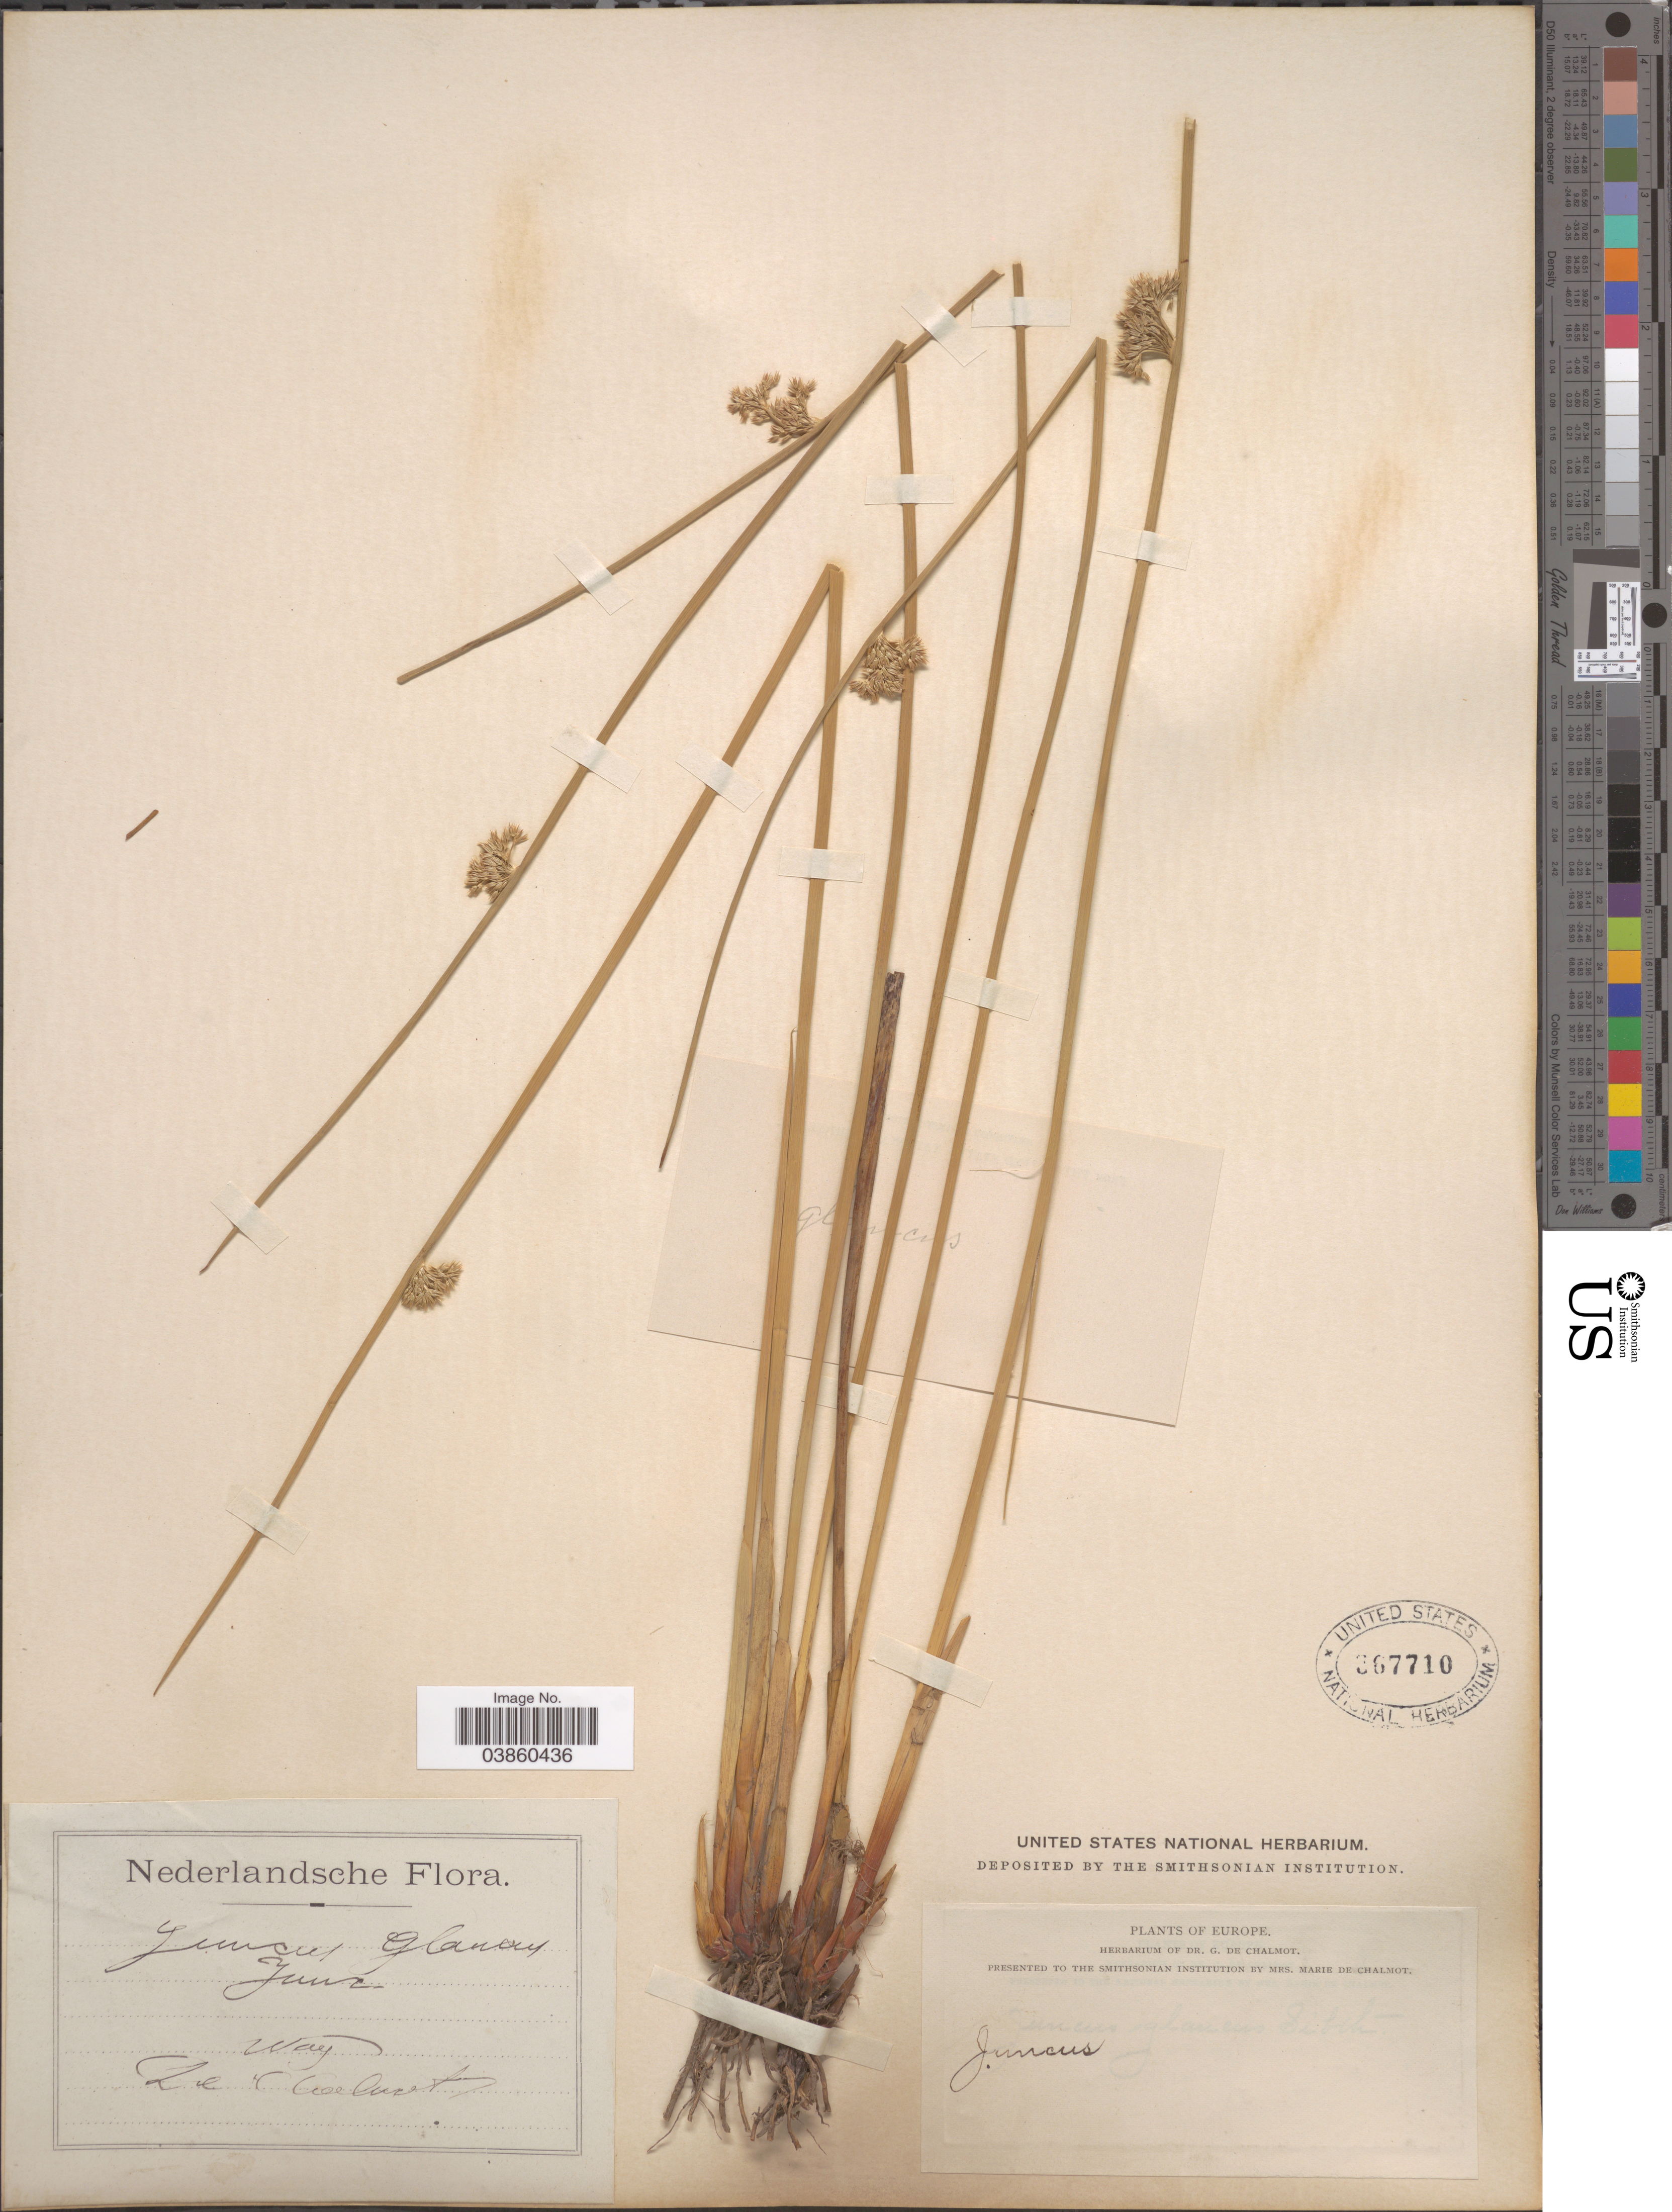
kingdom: Plantae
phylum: Tracheophyta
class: Liliopsida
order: Poales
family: Juncaceae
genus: Juncus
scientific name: Juncus glaucus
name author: Ehrh.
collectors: G. de Chalmot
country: Netherlands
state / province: Gelderland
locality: Wag.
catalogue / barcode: US 367710